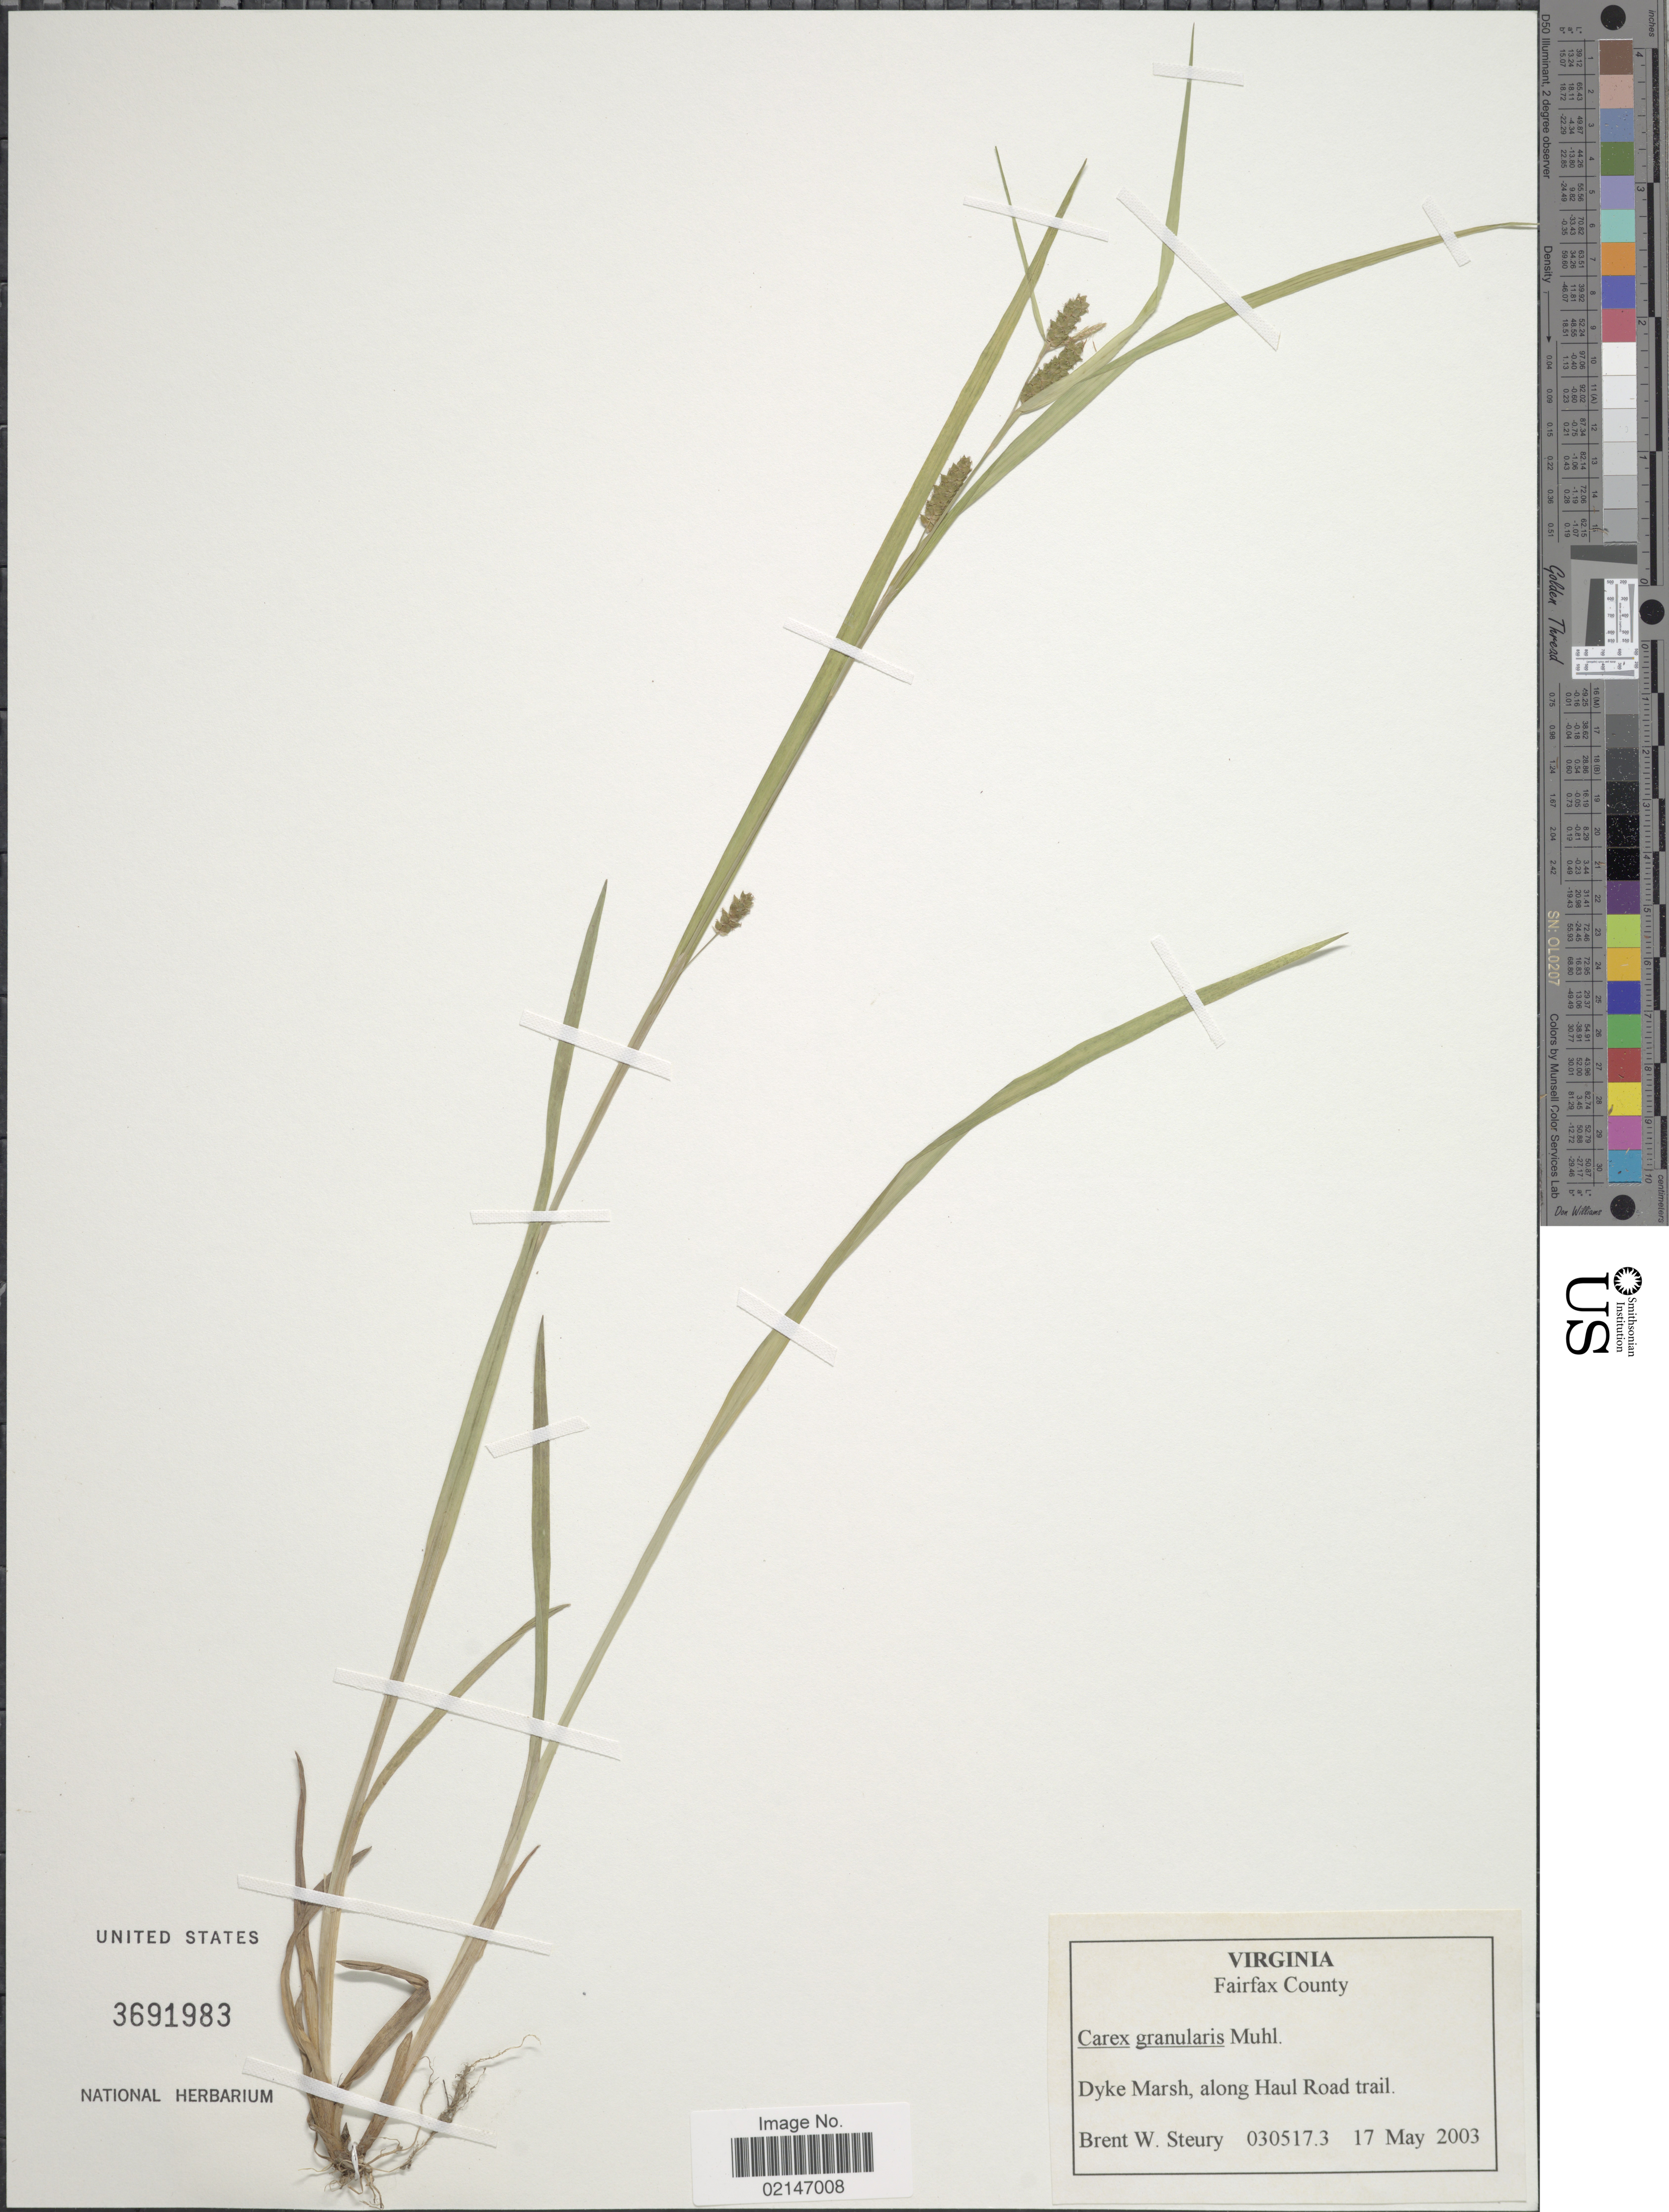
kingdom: Plantae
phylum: Tracheophyta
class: Liliopsida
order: Poales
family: Cyperaceae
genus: Carex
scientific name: Carex granularis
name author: Muhl. ex Willd.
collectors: B. Steury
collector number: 030517.3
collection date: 2003-05-17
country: United States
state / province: Virginia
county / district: Fairfax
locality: Fairfax County, Dyke Marsh, along Haul Road trail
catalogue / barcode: US 3691983